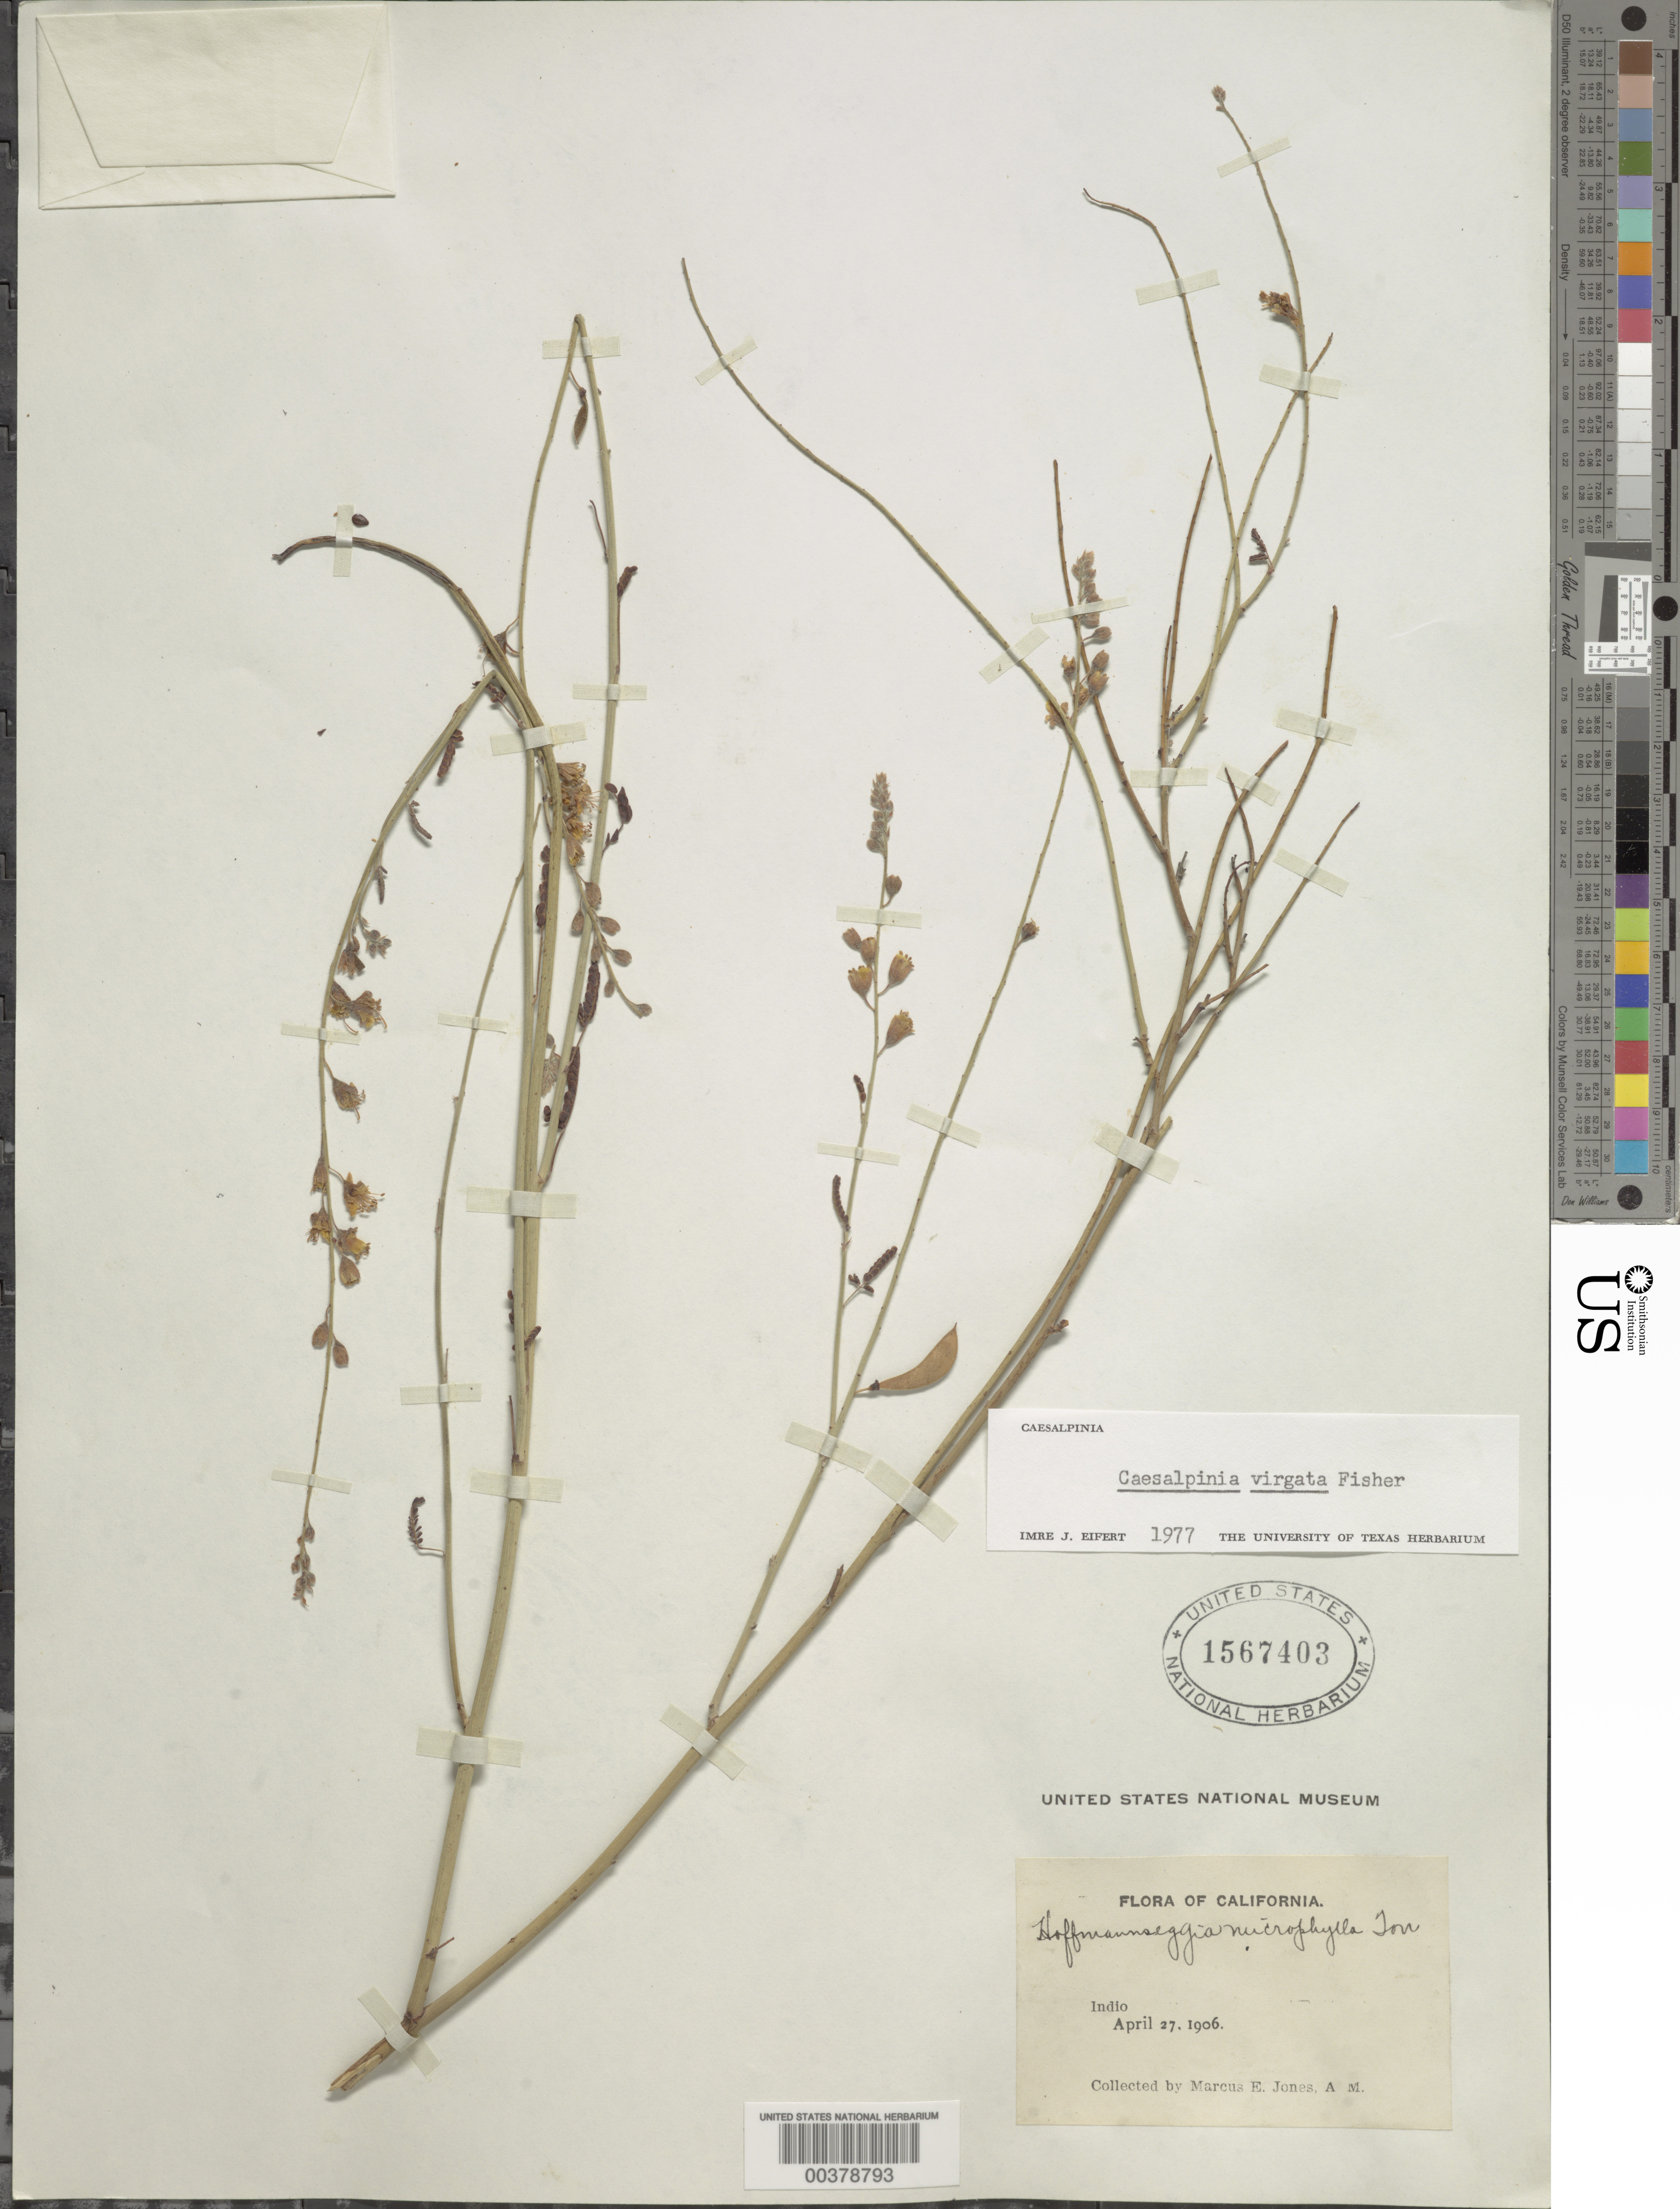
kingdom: Plantae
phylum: Tracheophyta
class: Magnoliopsida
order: Fabales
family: Fabaceae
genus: Hoffmannseggia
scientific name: Hoffmannseggia microphylla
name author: Torr.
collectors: M. E. Jones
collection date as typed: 27 Apr 1906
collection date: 1906-04-27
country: United States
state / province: California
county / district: Riverside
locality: Indio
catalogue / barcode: US 1567403